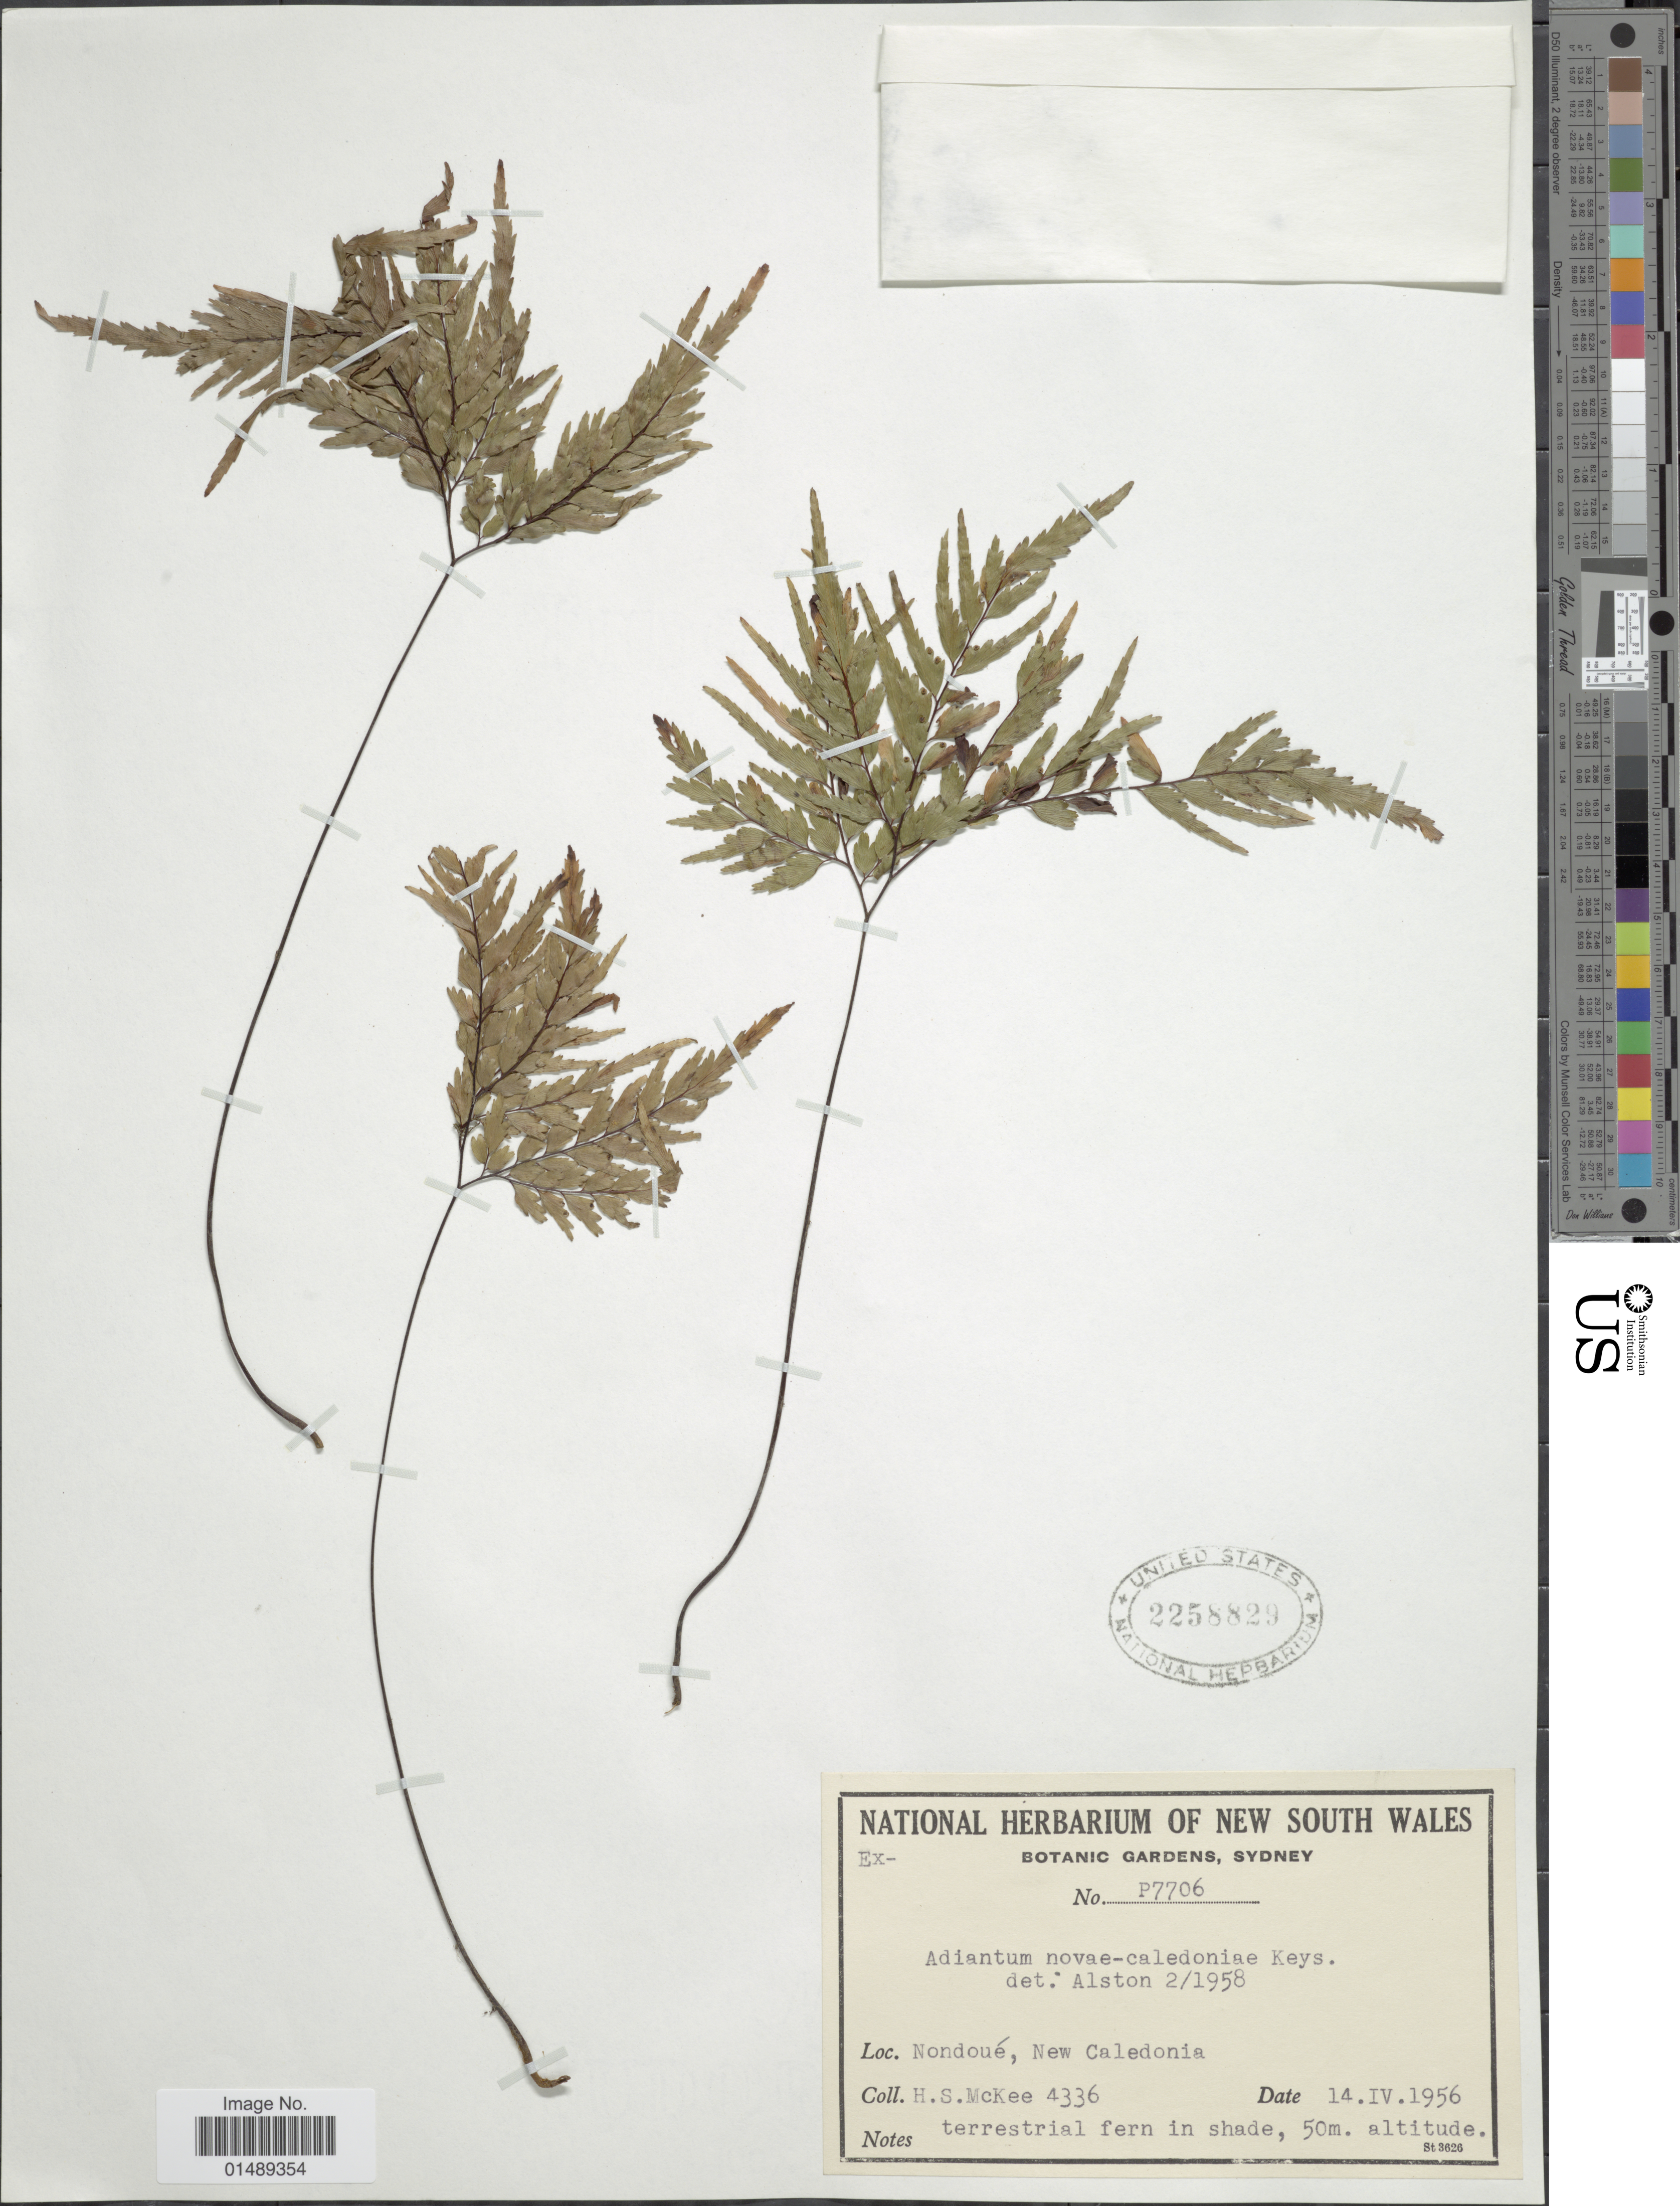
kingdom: Plantae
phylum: Tracheophyta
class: Polypodiopsida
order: Polypodiales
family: Pteridaceae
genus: Adiantum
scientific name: Adiantum novae-caledoniae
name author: Keyserl.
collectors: H. S. McKee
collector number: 4336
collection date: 1956-04-14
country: New Caledonia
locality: Nondoue, New Caledonia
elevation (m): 50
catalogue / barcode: US 2258829